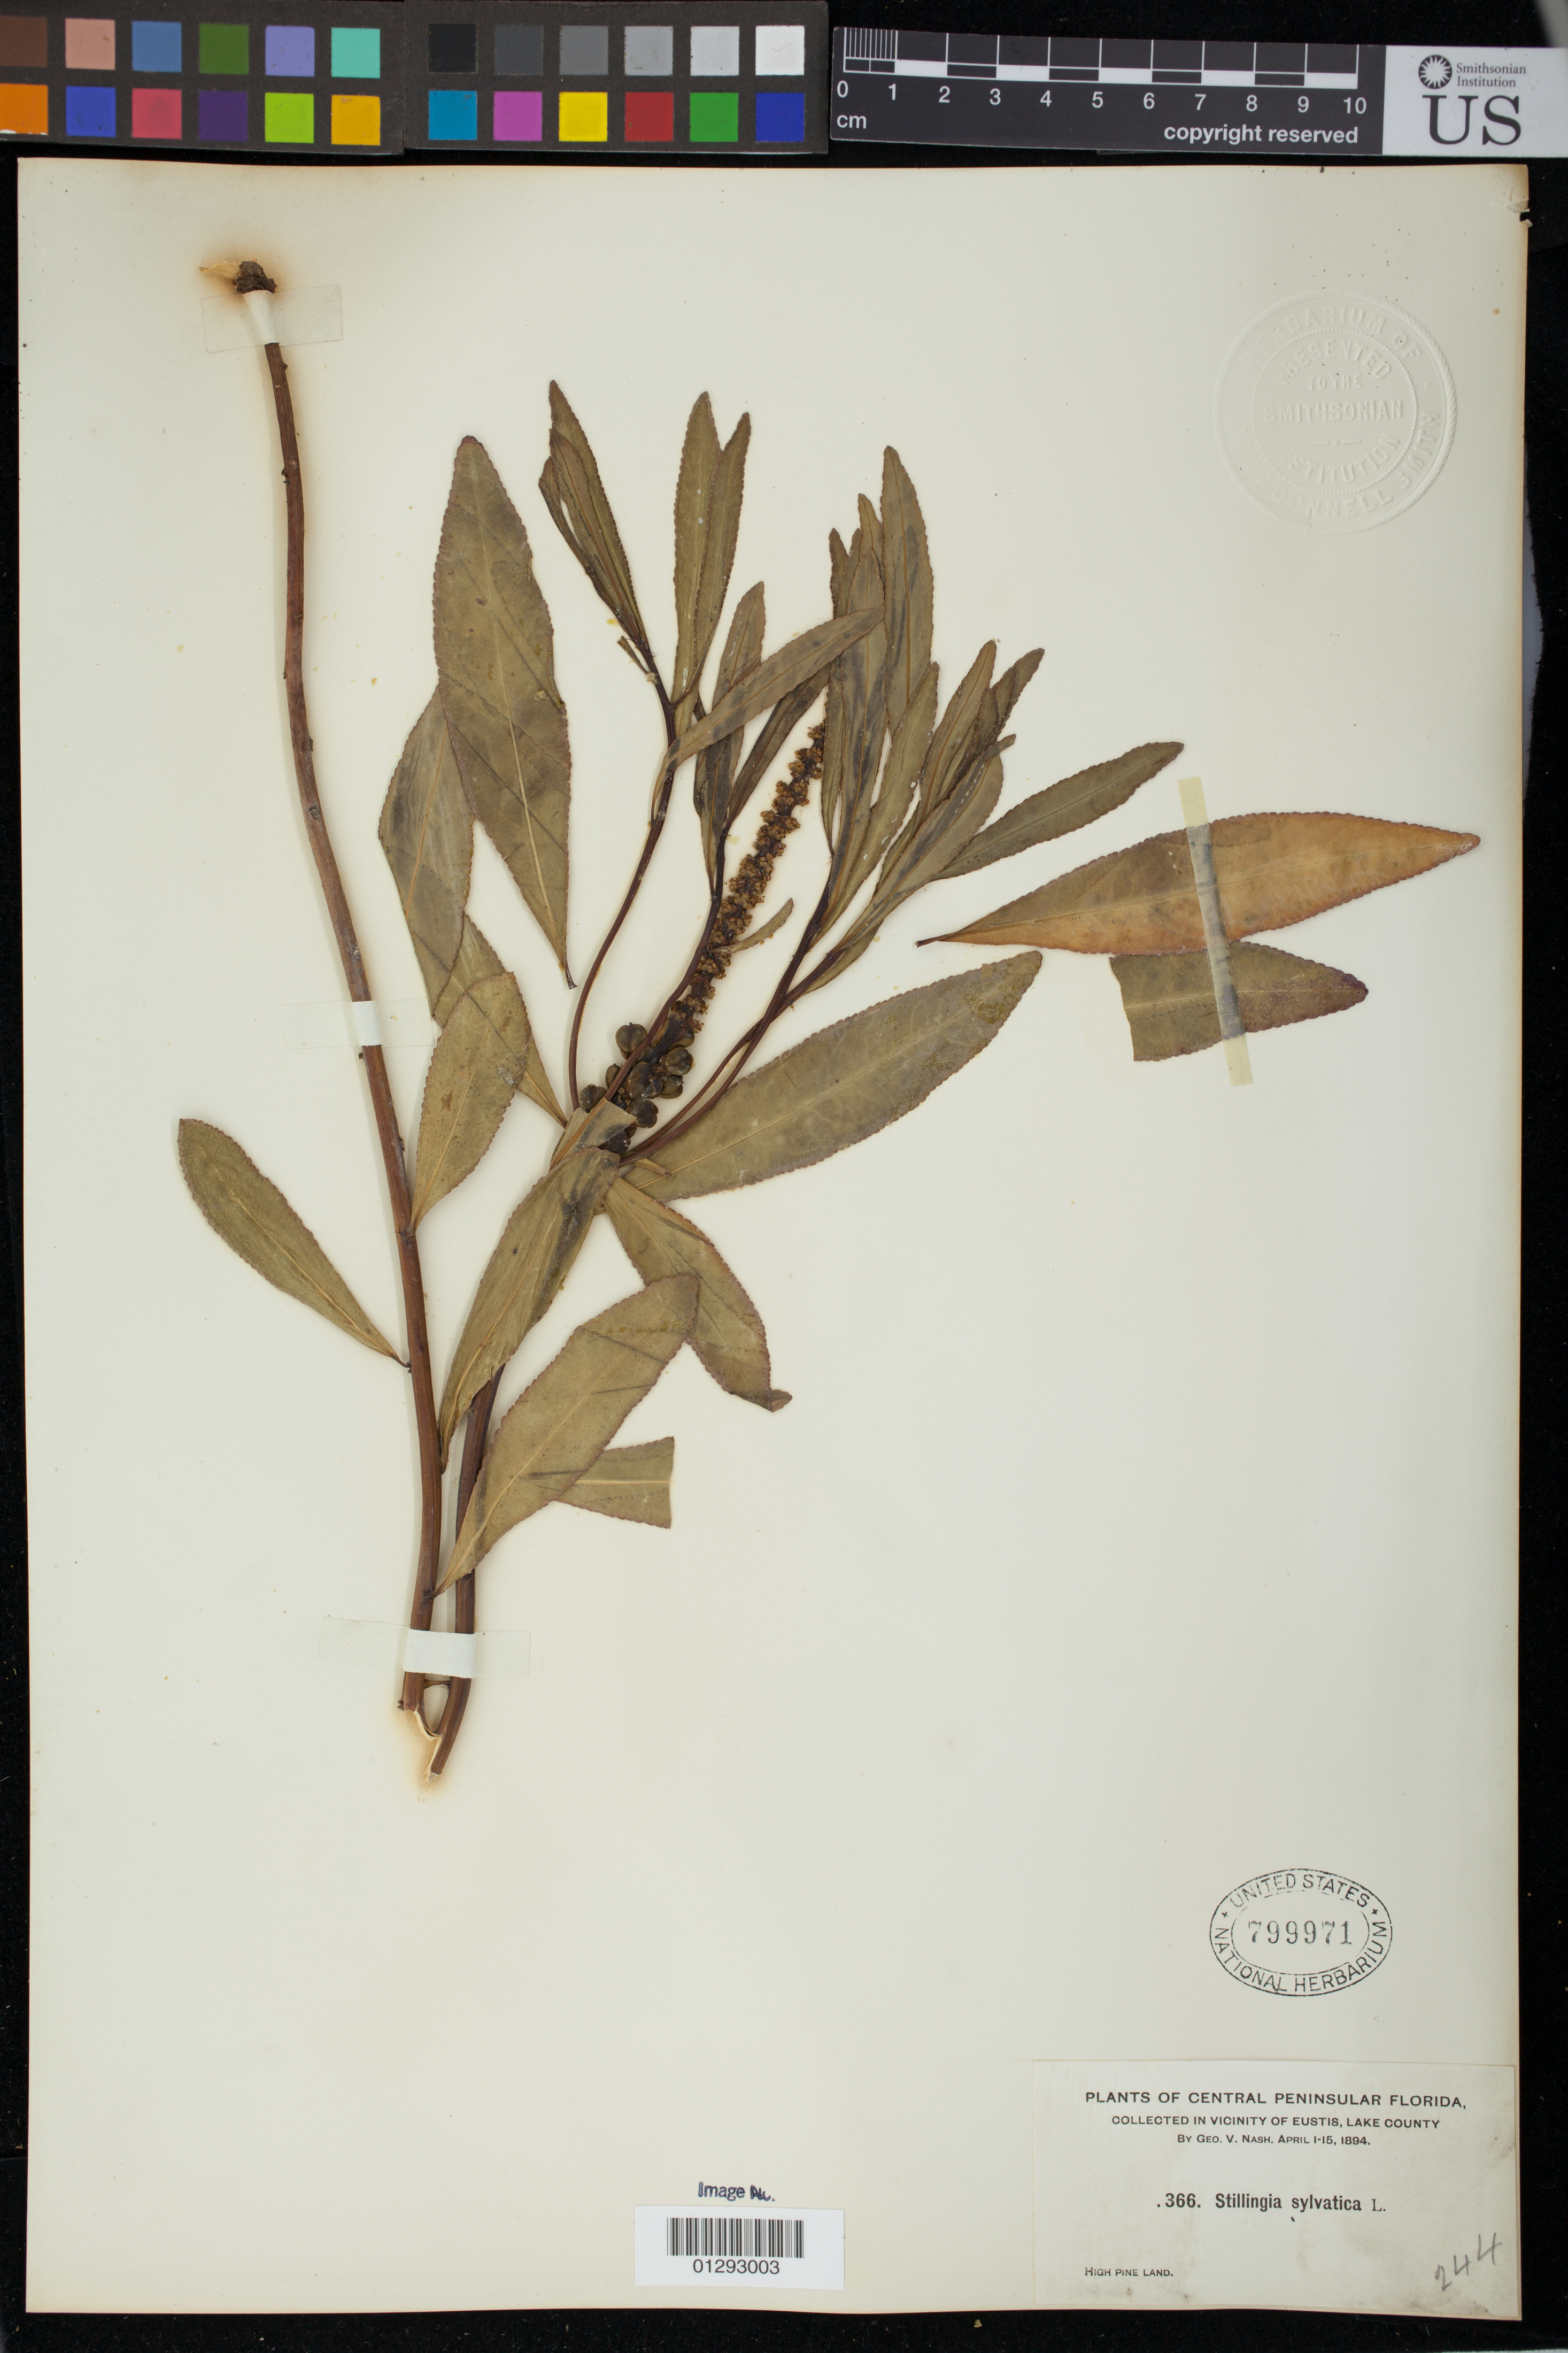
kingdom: Plantae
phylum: Tracheophyta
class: Magnoliopsida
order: Malpighiales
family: Euphorbiaceae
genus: Stillingia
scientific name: Stillingia sylvatica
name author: L.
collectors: G. V. Nash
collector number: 366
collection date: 1894-04-01/1894-04-15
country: United States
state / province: Florida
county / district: Lake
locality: Vicinity of Eustis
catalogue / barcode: US 799971